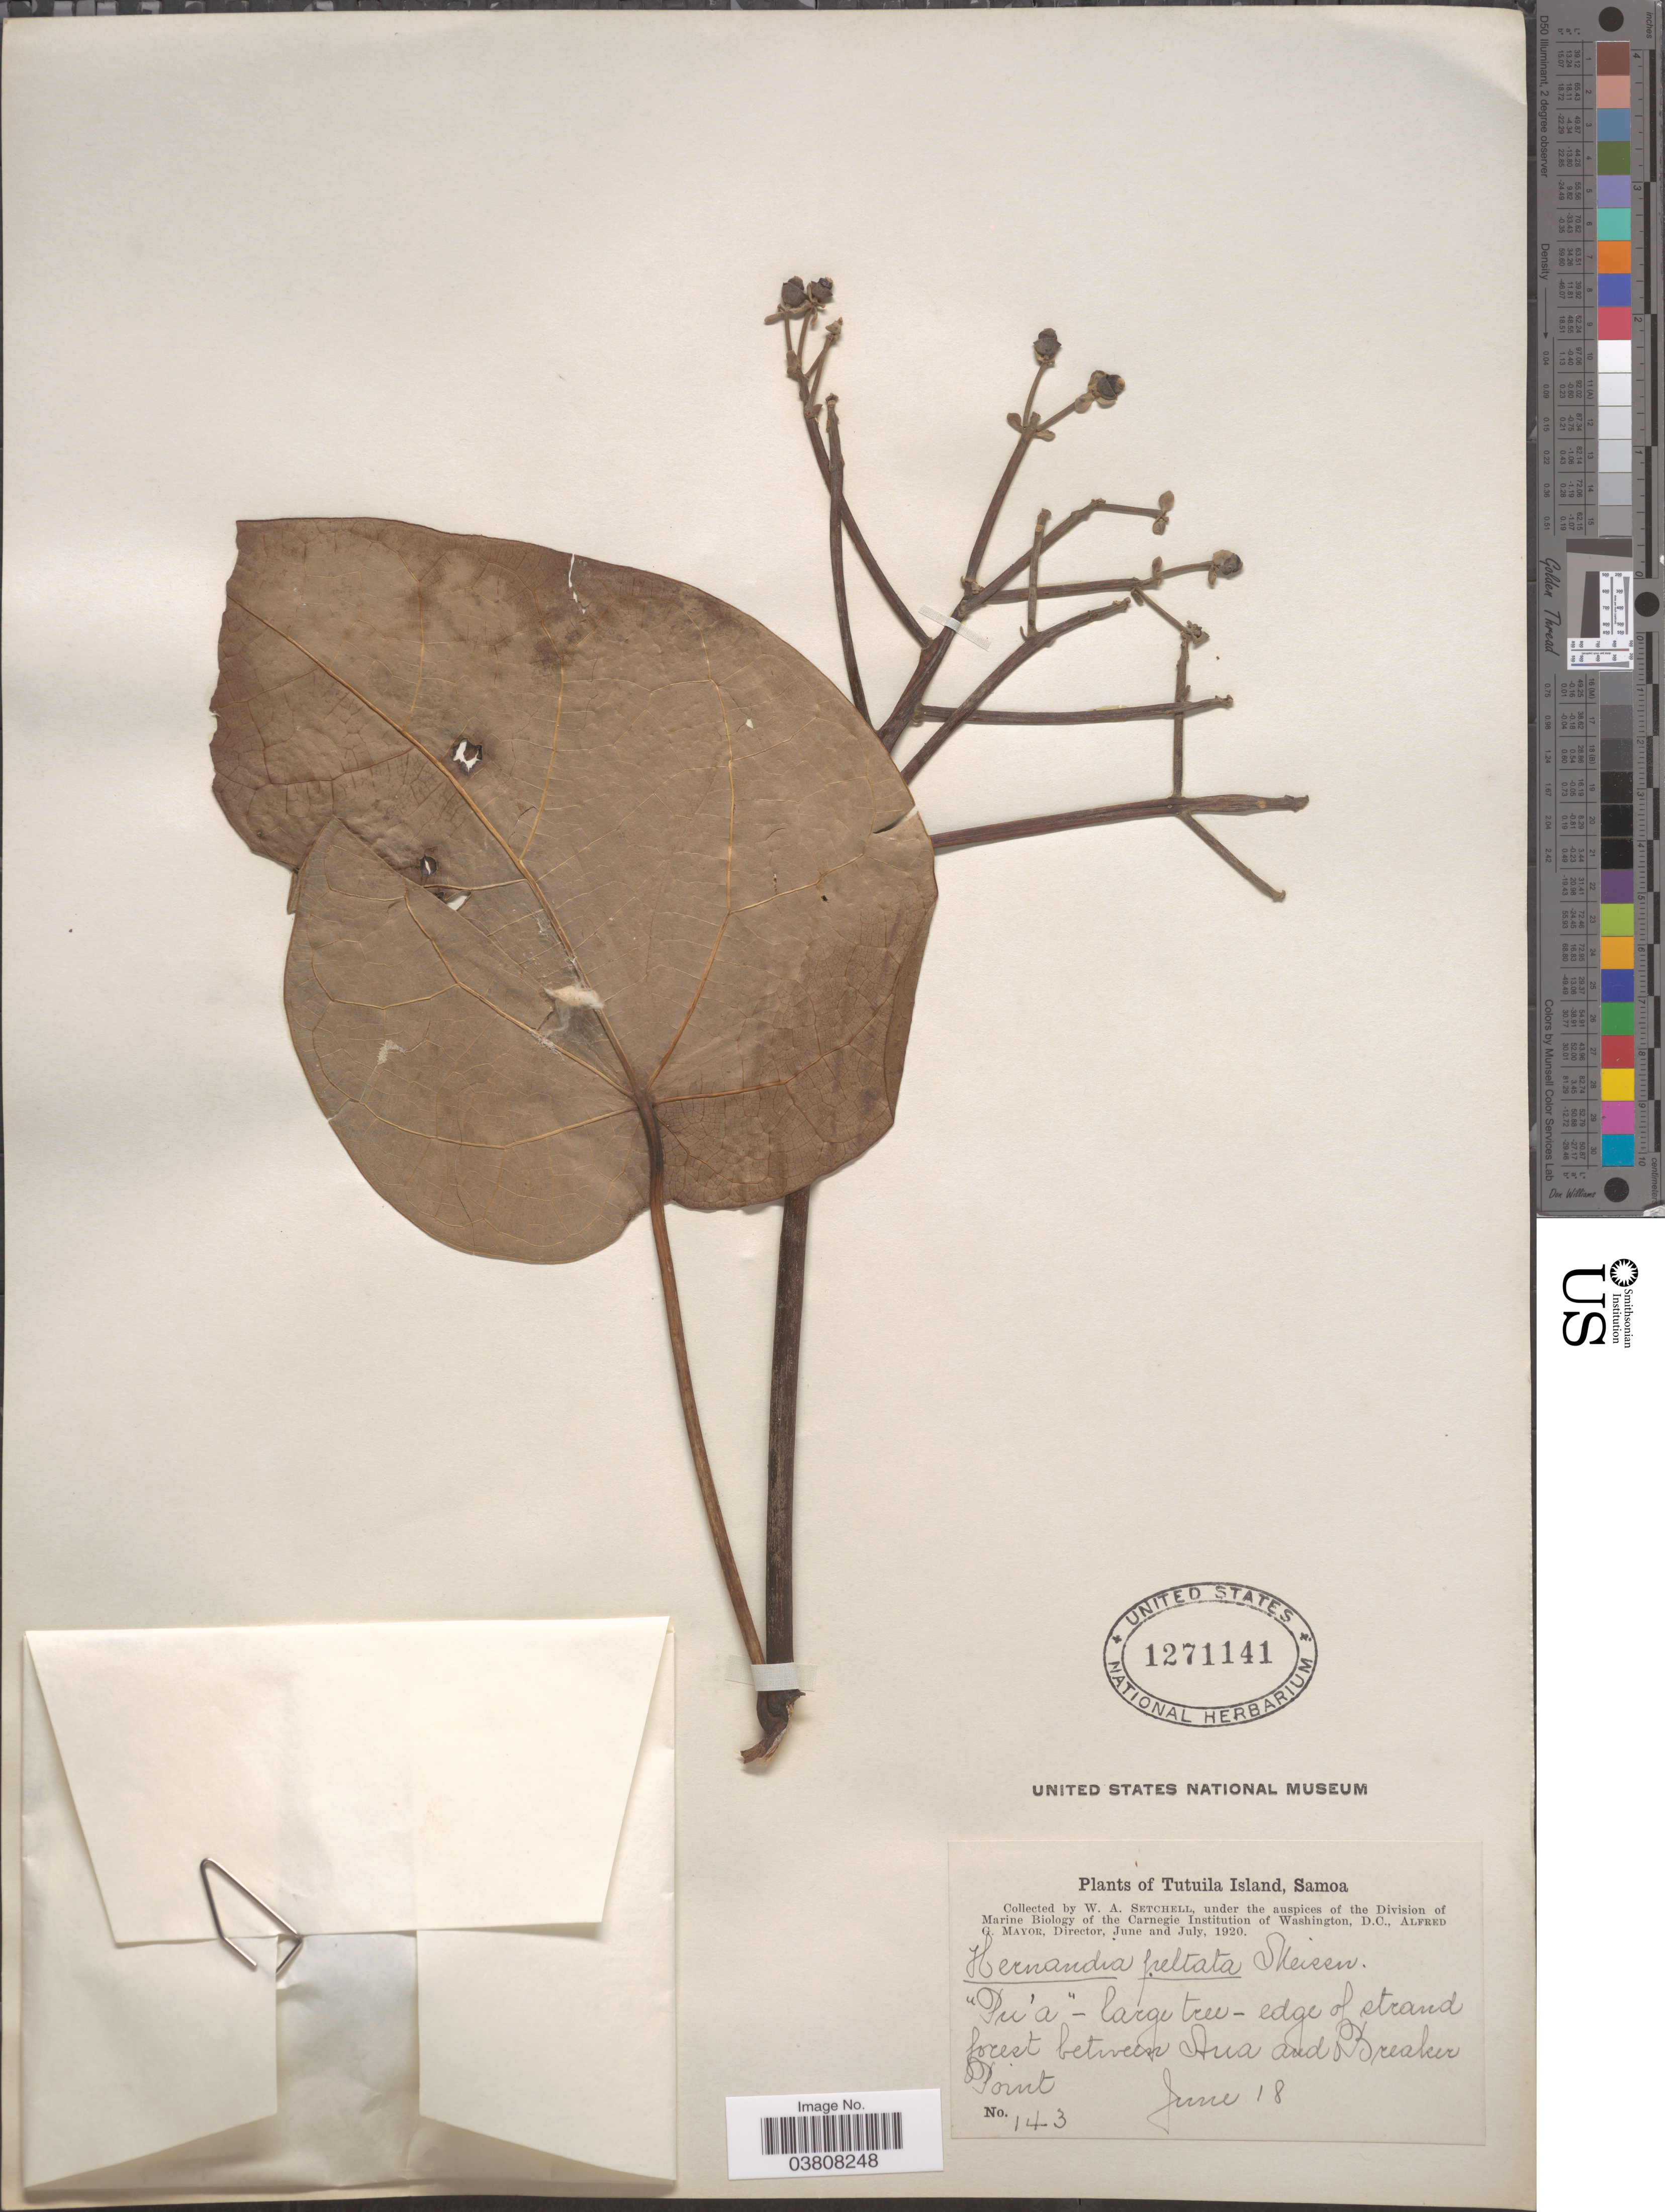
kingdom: Plantae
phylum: Tracheophyta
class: Magnoliopsida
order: Laurales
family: Hernandiaceae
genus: Hernandia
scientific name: Hernandia nymphaeifolia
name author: (C. Presl) Kubitzki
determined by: Strong, Mark T., (BOT), Smithsonian Institution - National Museum of Natural History (UNITED STATES)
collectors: W. Setchell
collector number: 143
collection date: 1920-06-18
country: American Samoa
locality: Tutuila Island, Samoa. Between Aua and Breaker Point.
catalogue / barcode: US 1271141